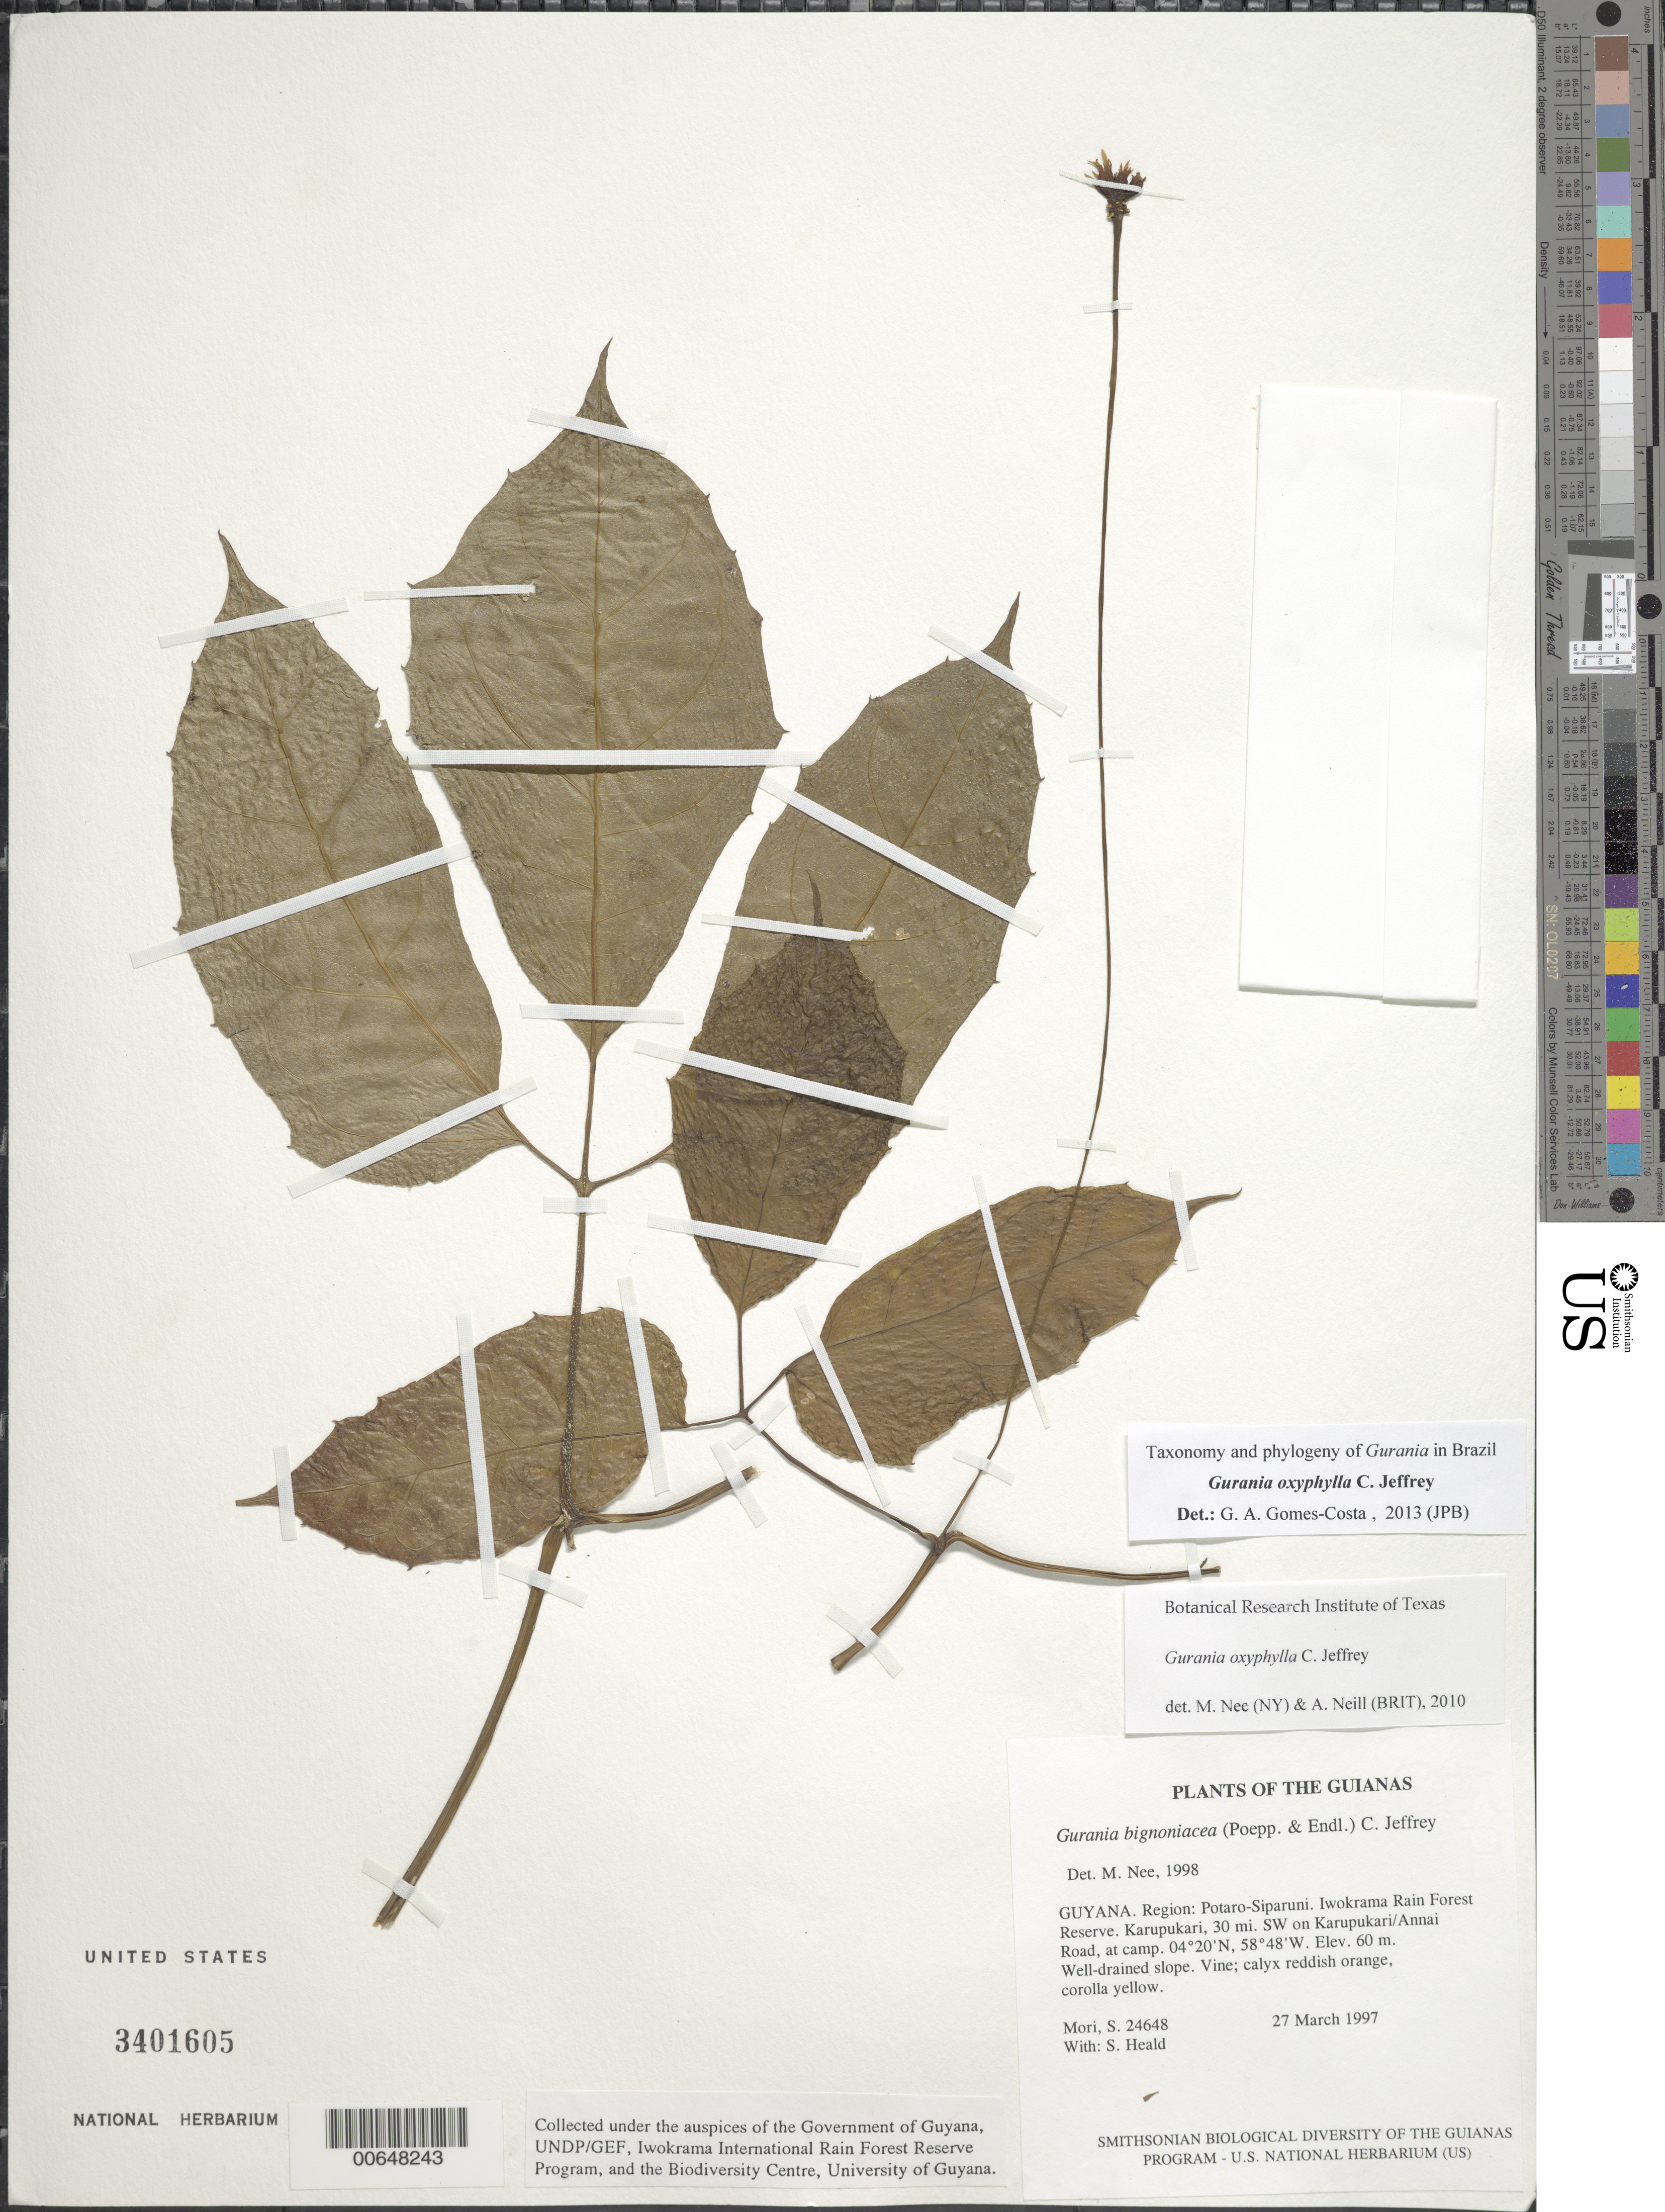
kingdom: Plantae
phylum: Tracheophyta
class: Magnoliopsida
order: Cucurbitales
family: Cucurbitaceae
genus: Gurania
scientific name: Gurania oxyphylla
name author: C. Jeffrey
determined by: Gomes-Costa, G. A.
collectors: S. Mori & S. Heald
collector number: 24648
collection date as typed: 27 March 1997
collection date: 1997-03-27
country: Guyana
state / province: Potaro-Siparuni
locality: Iwokrama Rain Forest Reserve. Karupukari, 30 mi. SW on Karupukari/Annai Road, at camp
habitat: Well-drained slope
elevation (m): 60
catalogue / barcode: US 3401605